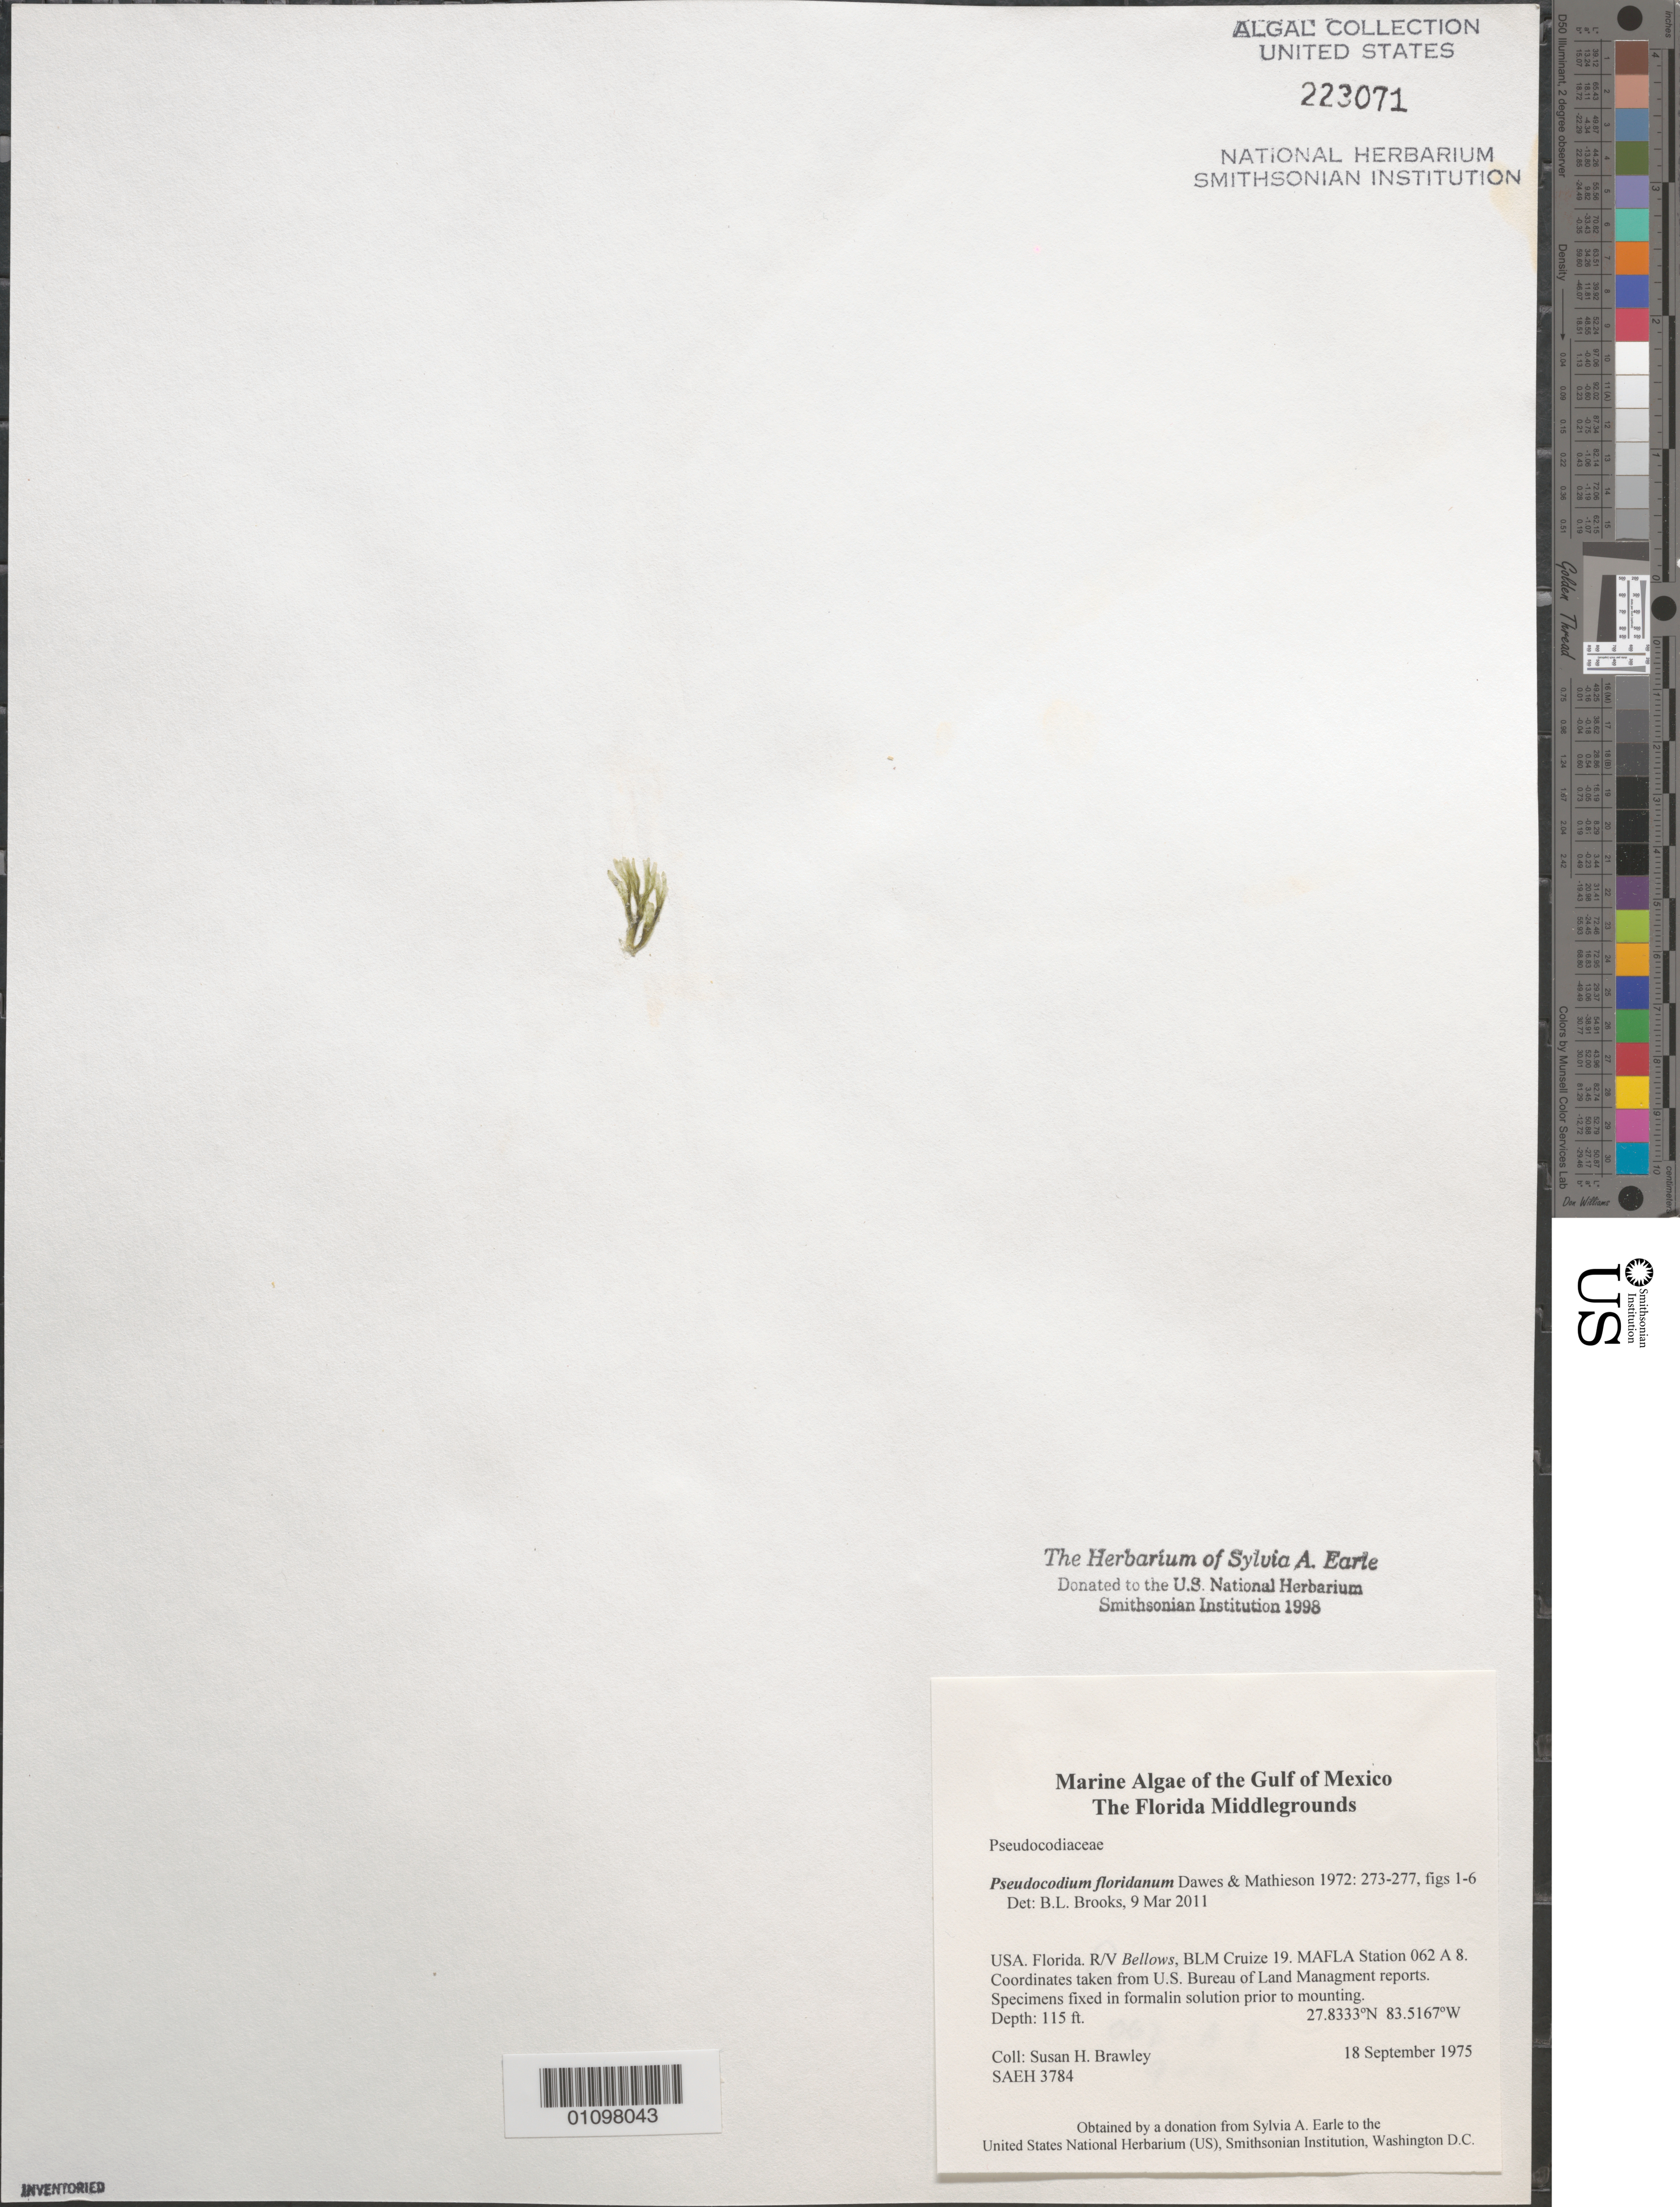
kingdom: Plantae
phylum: Chlorophyta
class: Ulvophyceae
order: Bryopsidales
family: Pseudocodiaceae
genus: Pseudocodium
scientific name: Pseudocodium floridanum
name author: Dawes & A.C. Mathieson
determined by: Brooks, B. L., (BOT), Smithsonian Institution - National Museum of Natural History (UNITED STATES)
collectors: S. Brawley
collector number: SAEH 3784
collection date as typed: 18 Sep 1975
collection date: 1975-09-18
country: United States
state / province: Florida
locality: Gulf of Mexico, Florida Middle Grounds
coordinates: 27.8333 N, 83.5167 W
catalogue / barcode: US 223071